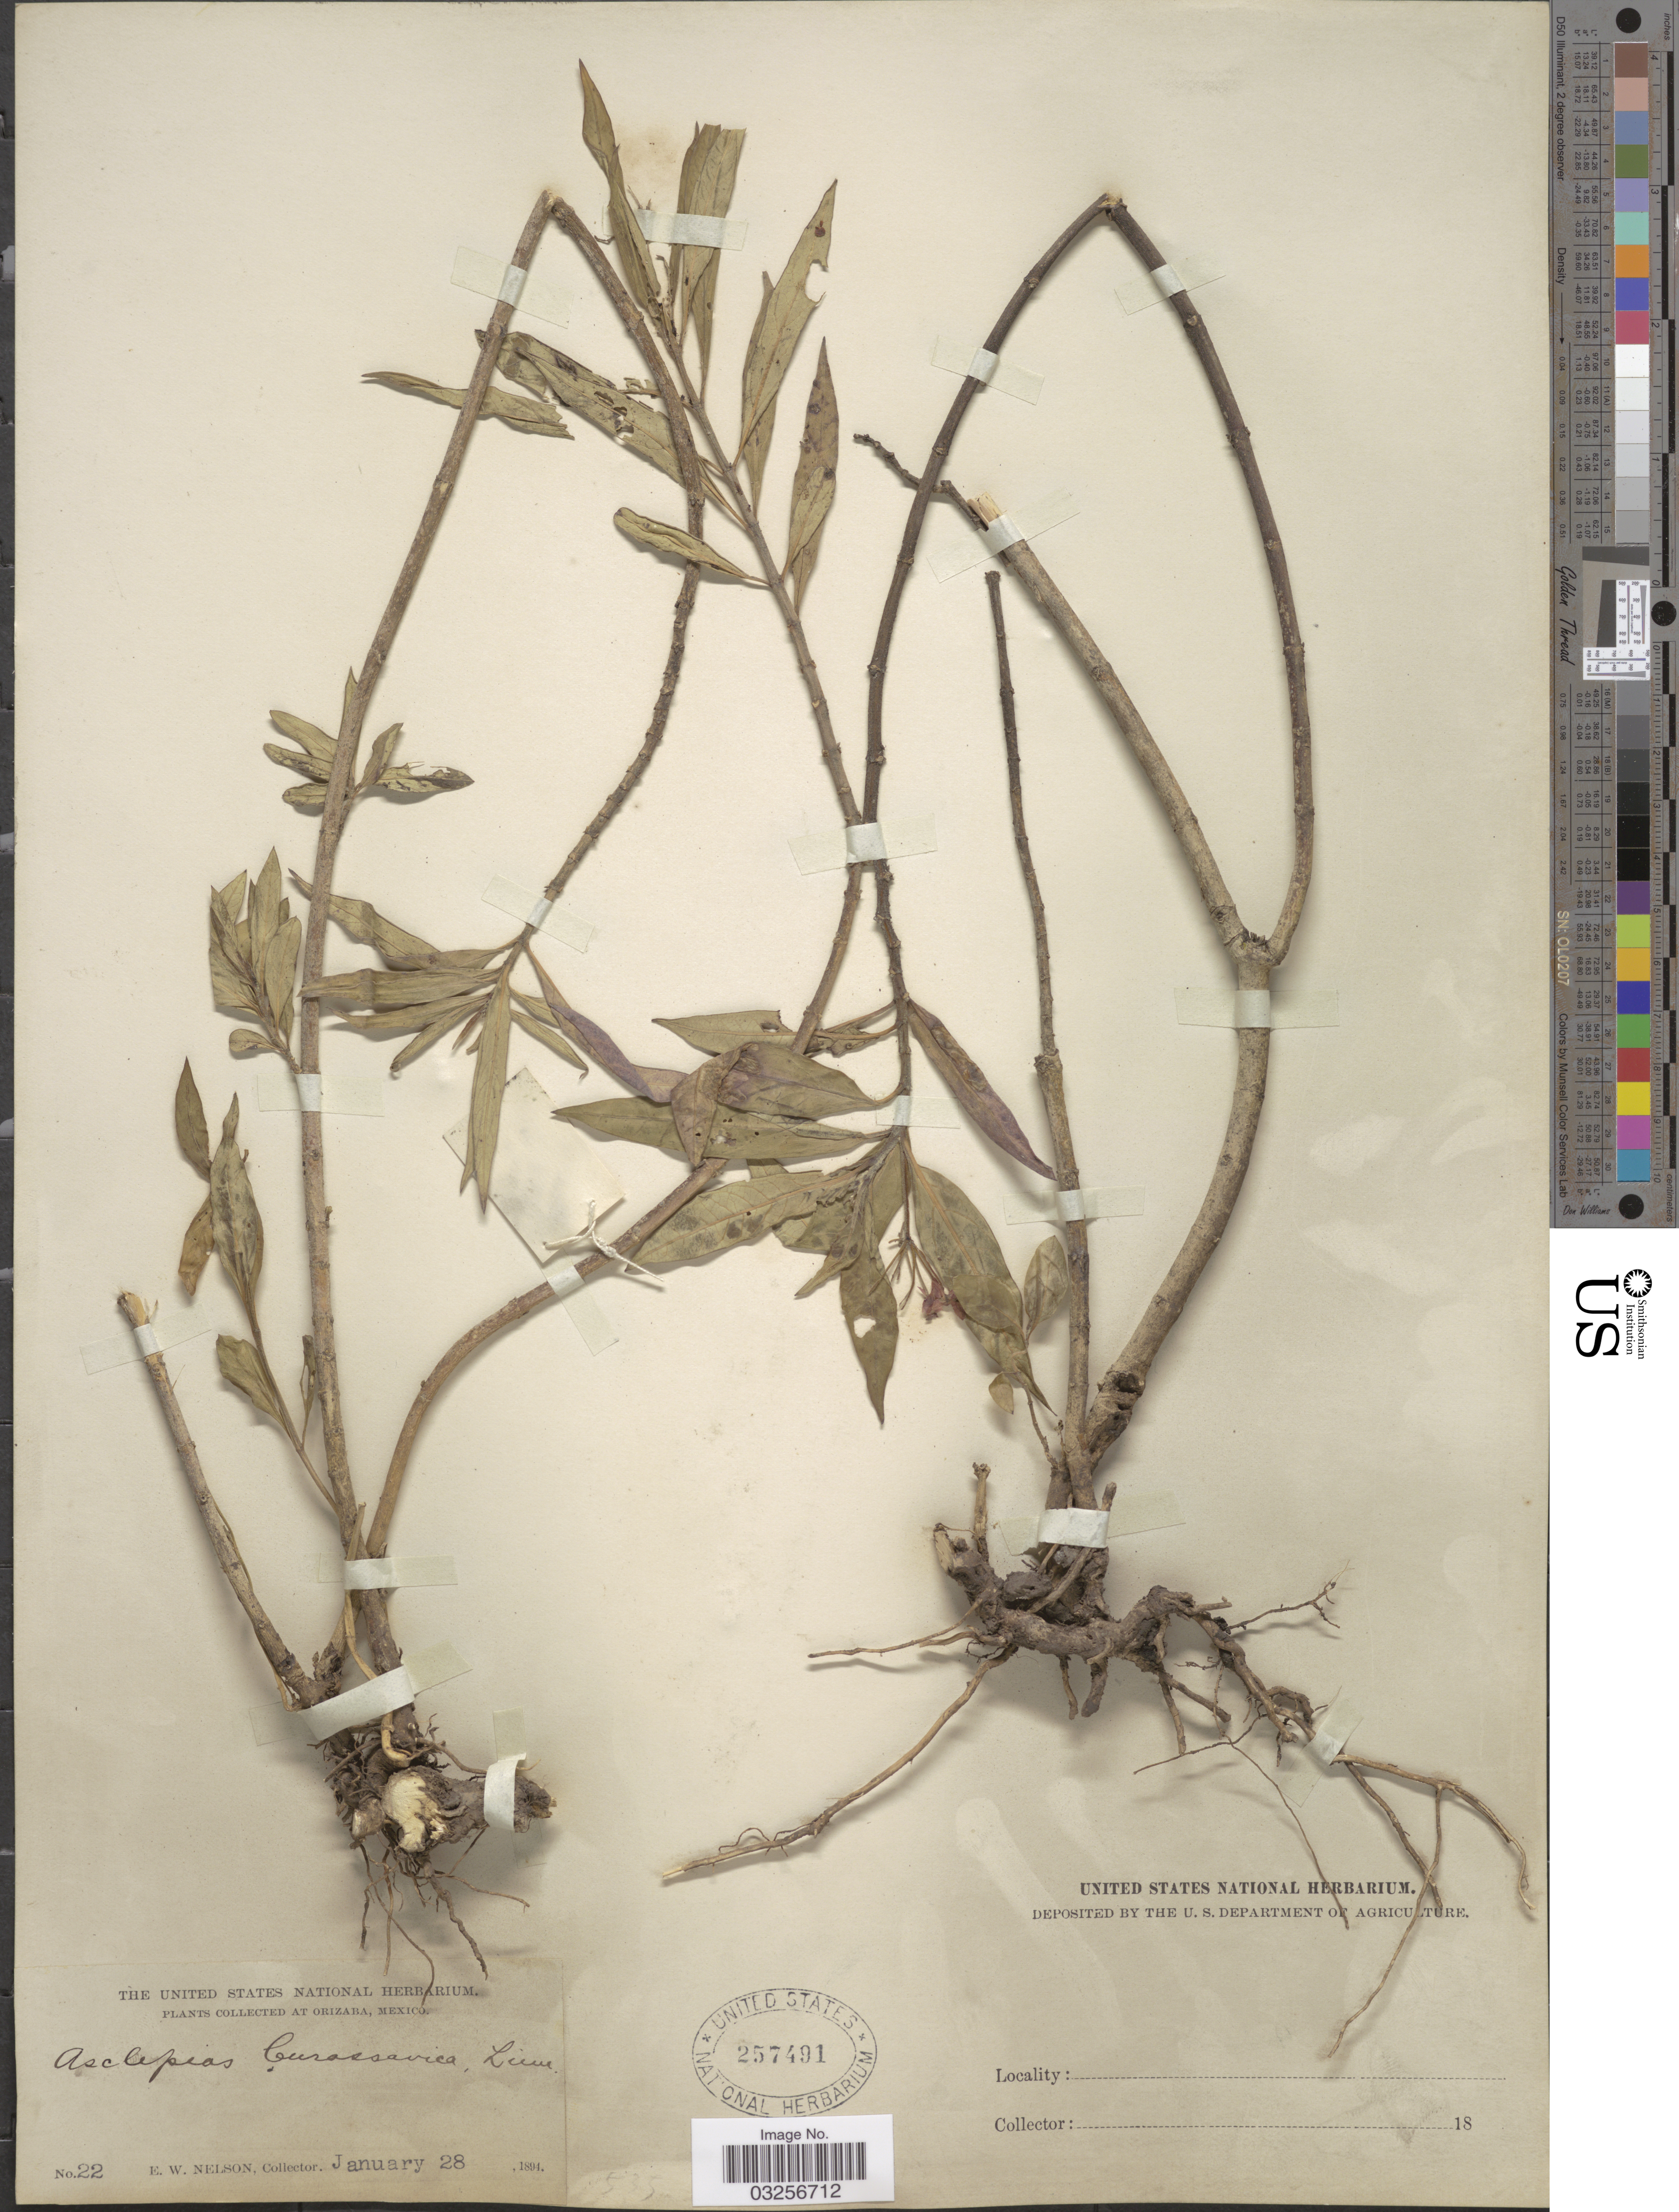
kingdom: Plantae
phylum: Tracheophyta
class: Magnoliopsida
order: Gentianales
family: Apocynaceae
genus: Asclepias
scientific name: Asclepias curassavica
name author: L.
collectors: E. W. Nelson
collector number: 22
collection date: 1894-01-28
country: Mexico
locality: Orizaba.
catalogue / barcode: US 257491